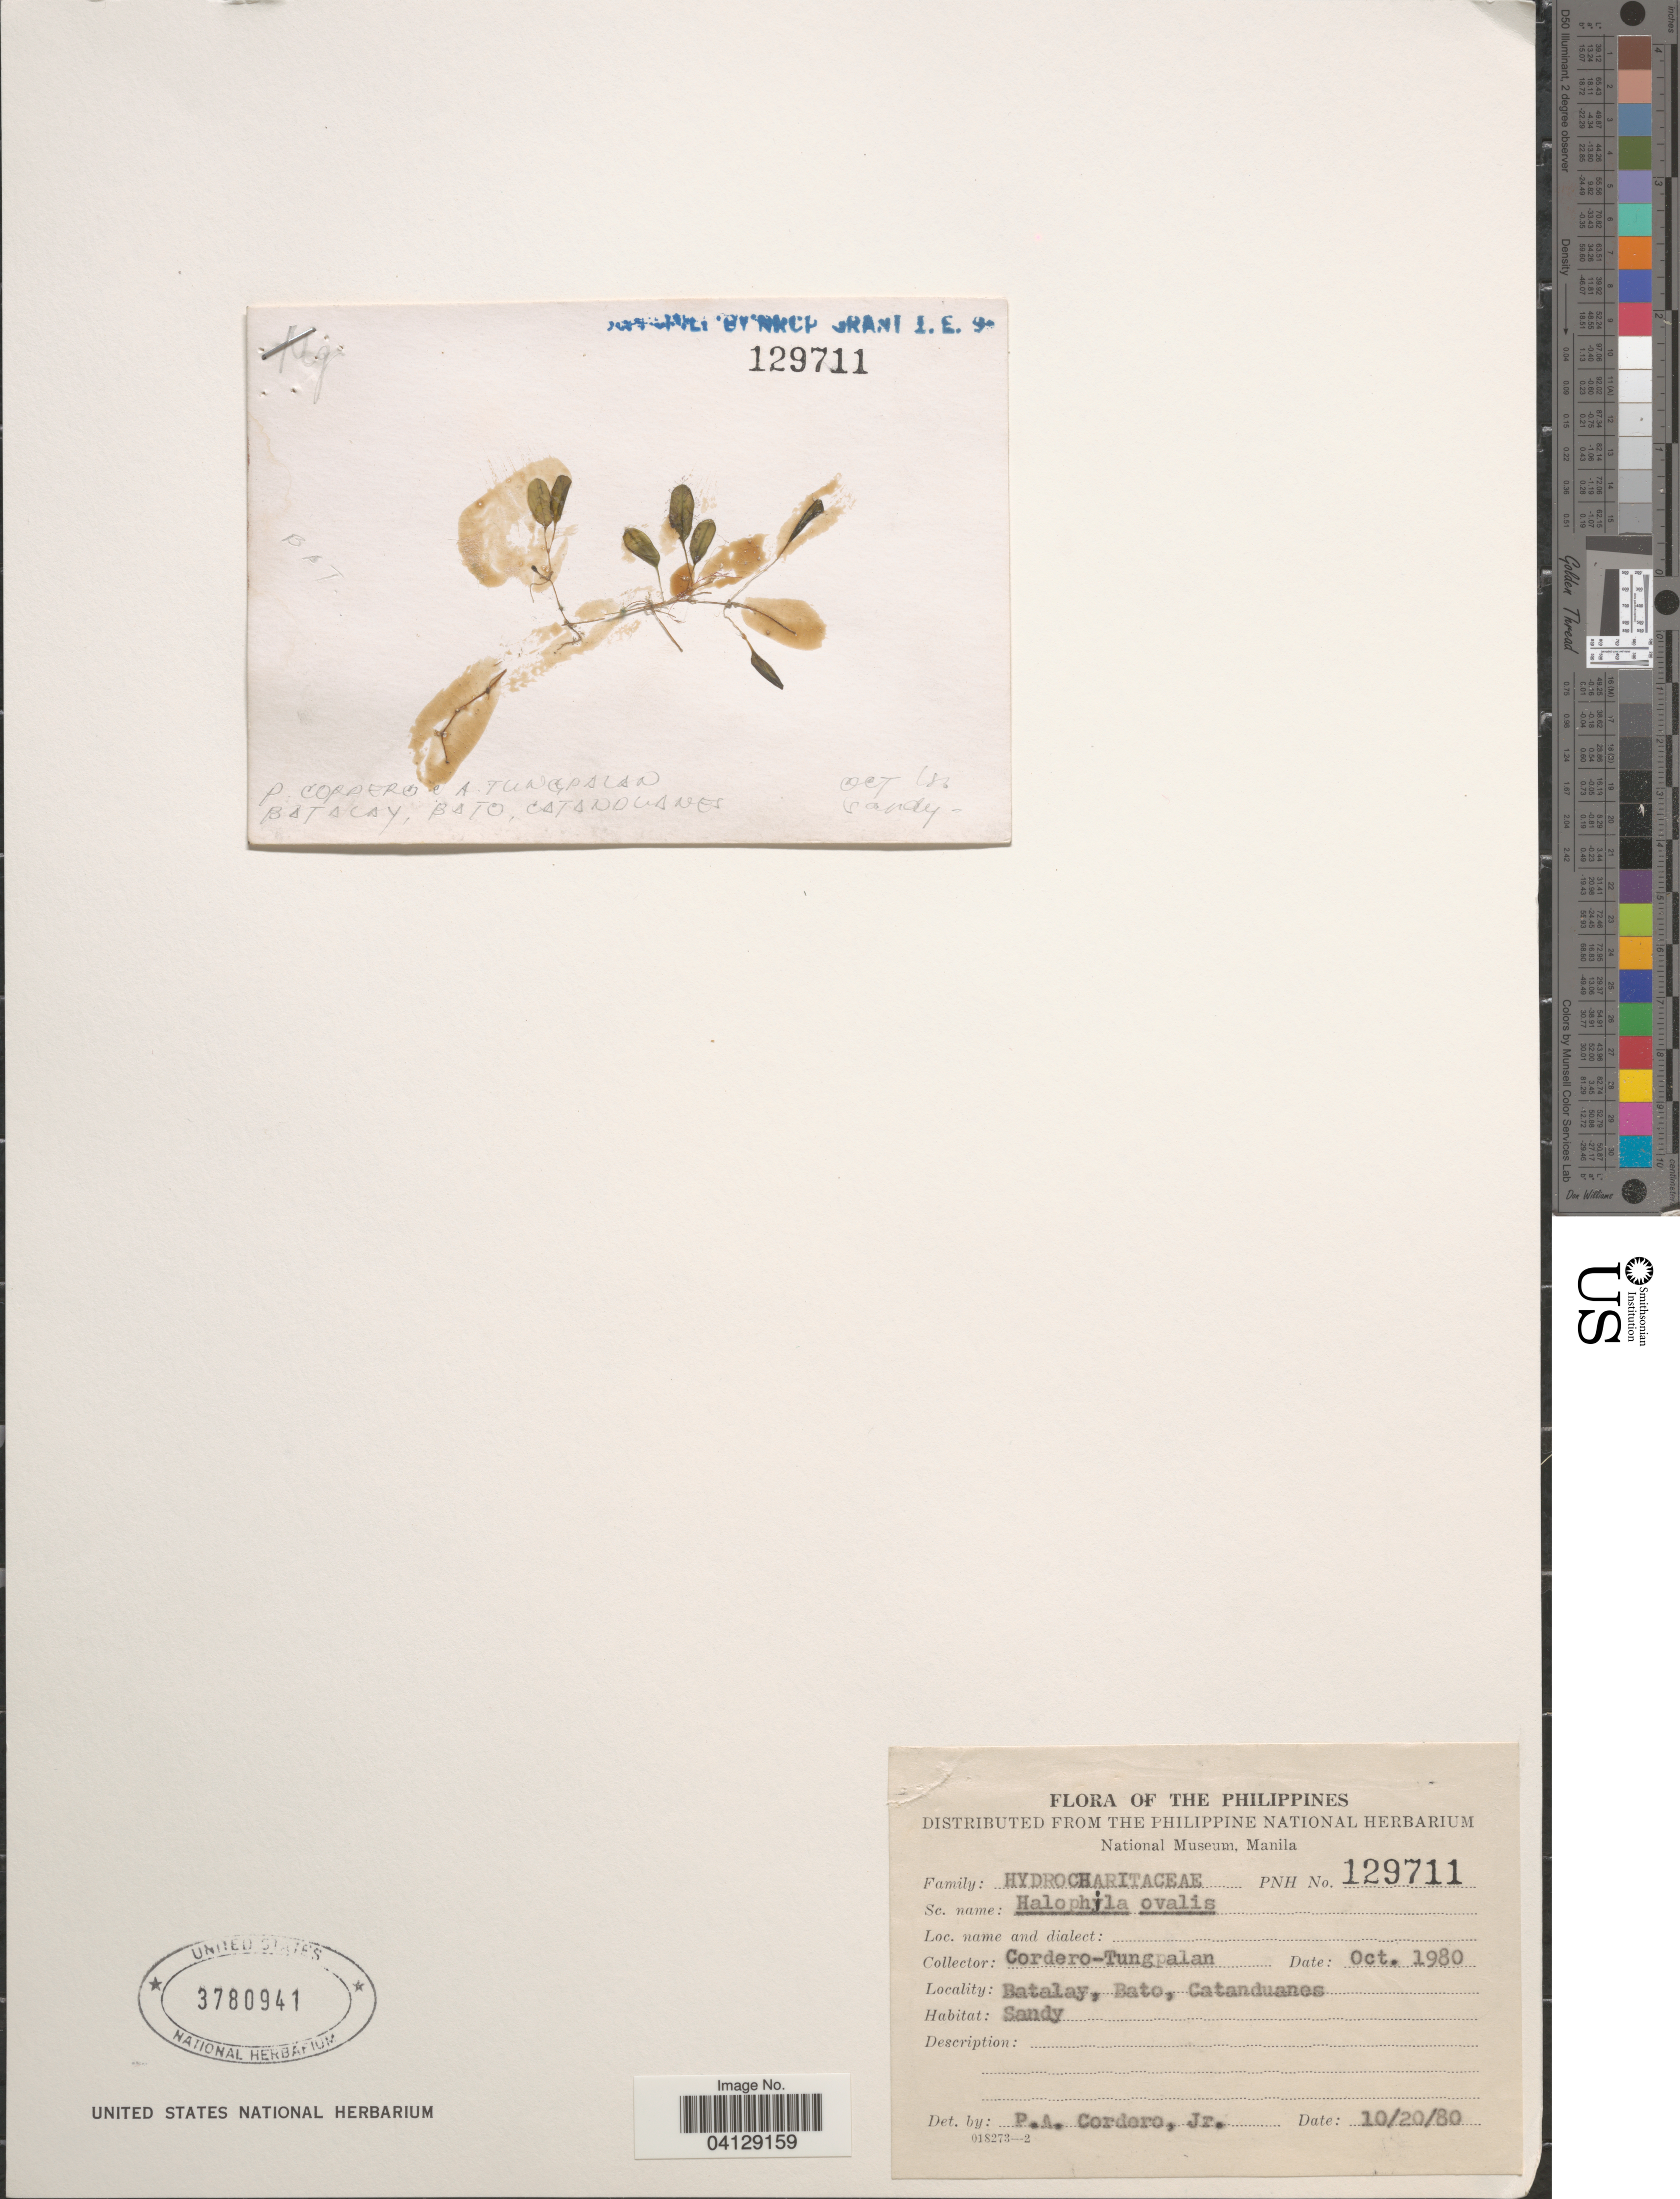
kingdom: Plantae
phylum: Tracheophyta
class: Liliopsida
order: Alismatales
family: Hydrocharitaceae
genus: Halophila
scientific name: Halophila ovalis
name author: (R. Br.) Hook. f.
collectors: Cordero-Tungpalan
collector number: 129711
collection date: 1980-10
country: Philippines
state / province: Bicol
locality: Batalay, Bato, Catanduanes.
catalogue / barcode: US 3780941